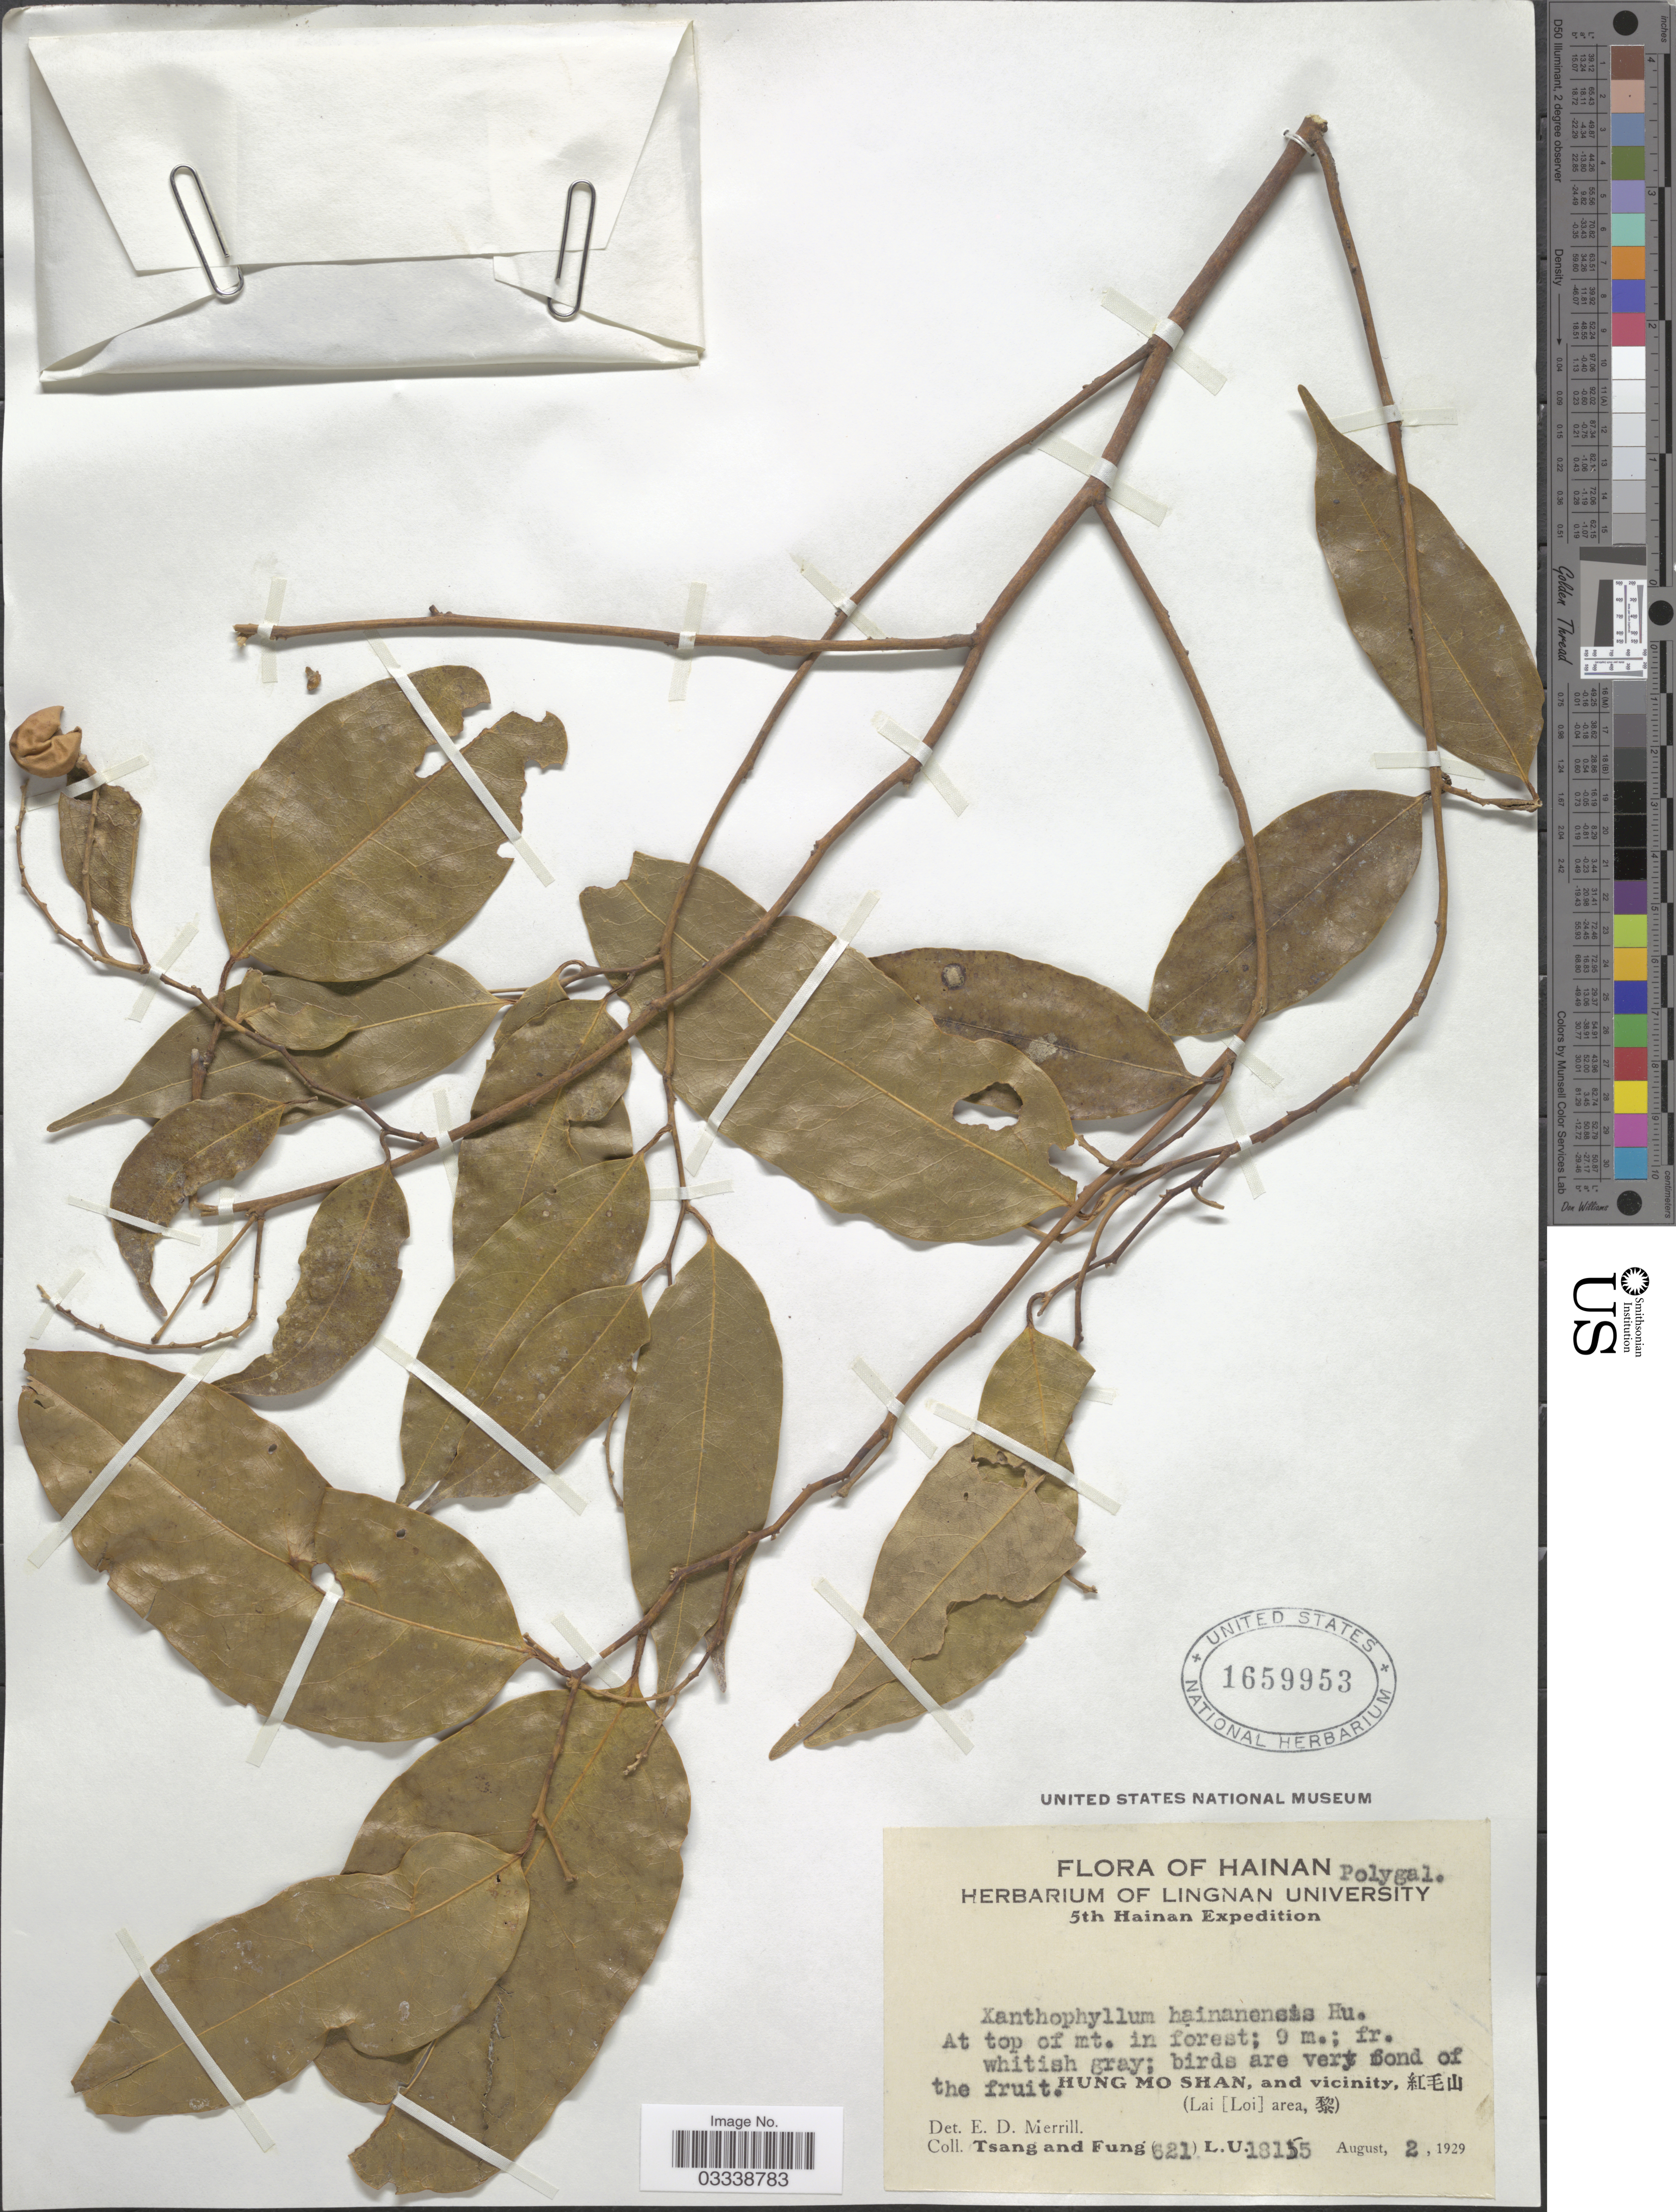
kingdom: Plantae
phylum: Tracheophyta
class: Magnoliopsida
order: Fabales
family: Polygalaceae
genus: Xanthophyllum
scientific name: Xanthophyllum hainanense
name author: Hu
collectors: -- Tsang & Fung, --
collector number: (621)L.U.18155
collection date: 1929-08-02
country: China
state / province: Hainan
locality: Hung Mo Shan, and vicinity, X. (Lai [Loi] area, X).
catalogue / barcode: US 1659953